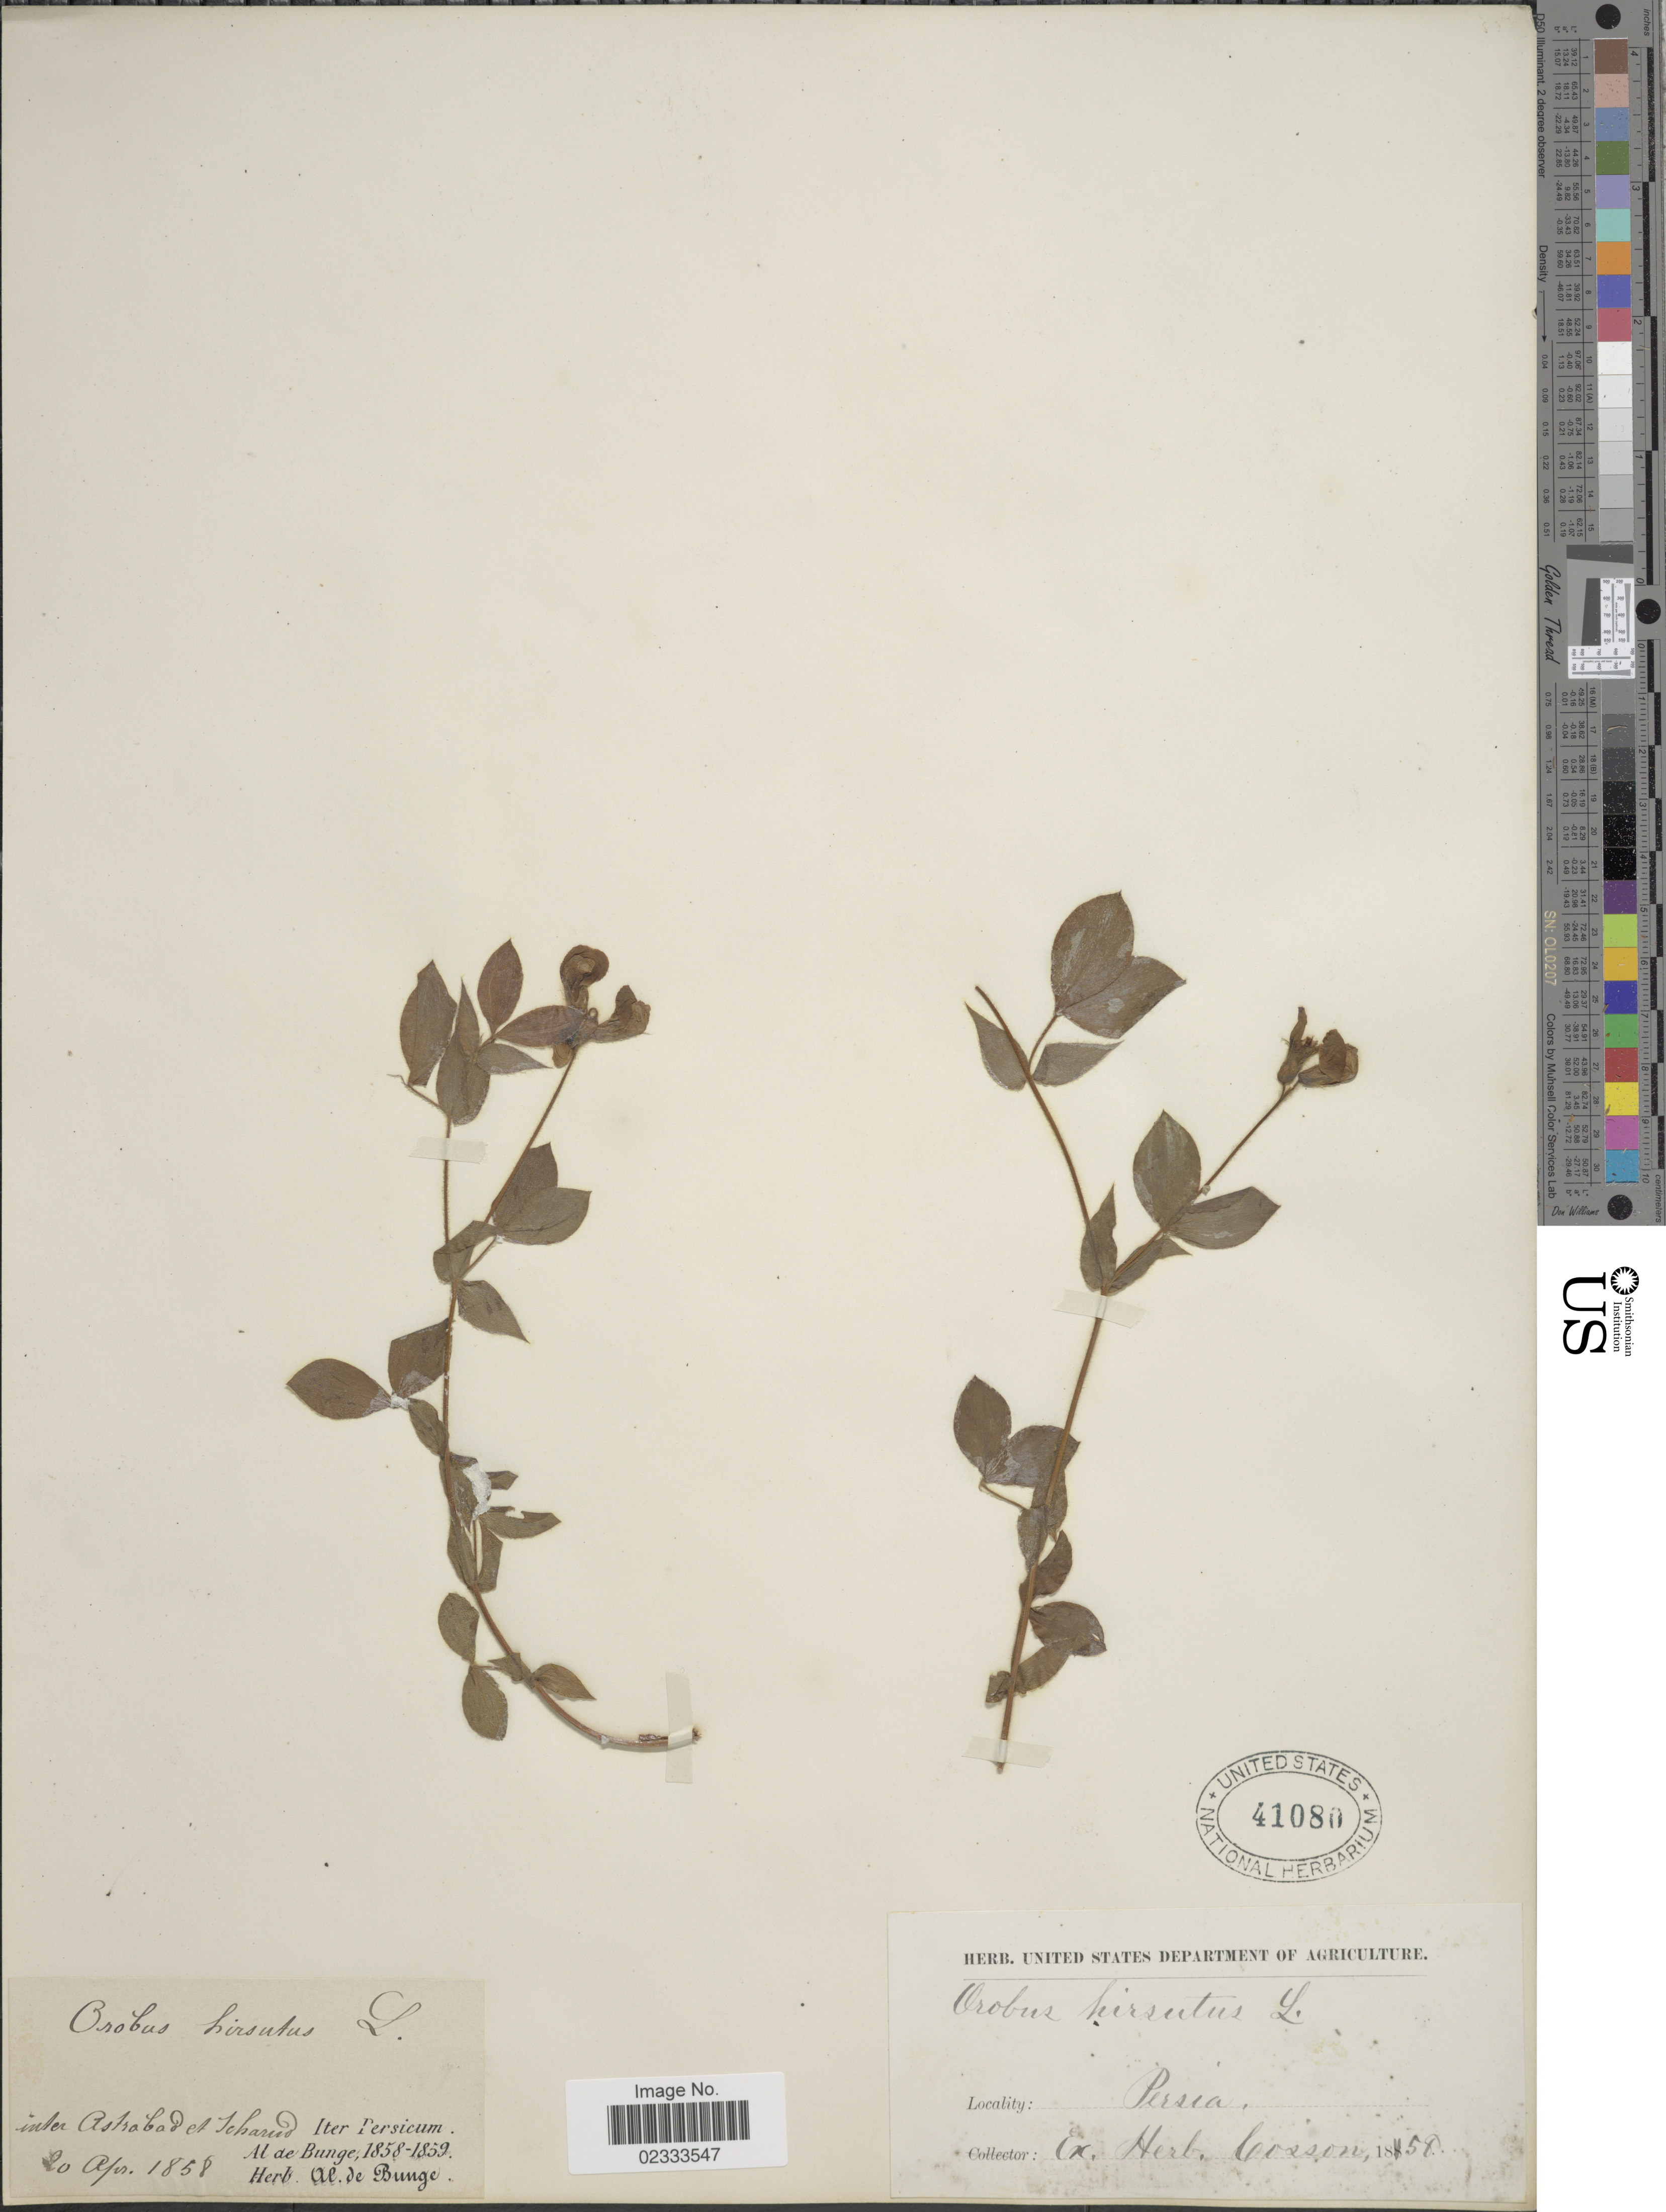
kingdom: Plantae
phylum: Tracheophyta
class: Magnoliopsida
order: Fabales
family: Fabaceae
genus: Lathyrus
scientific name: Lathyrus hirsutus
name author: L.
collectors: ex herb. Cosson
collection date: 1858-04-20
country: Iran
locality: Persia, inter Astraba et Scharud [interpreted]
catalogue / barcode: US 41080